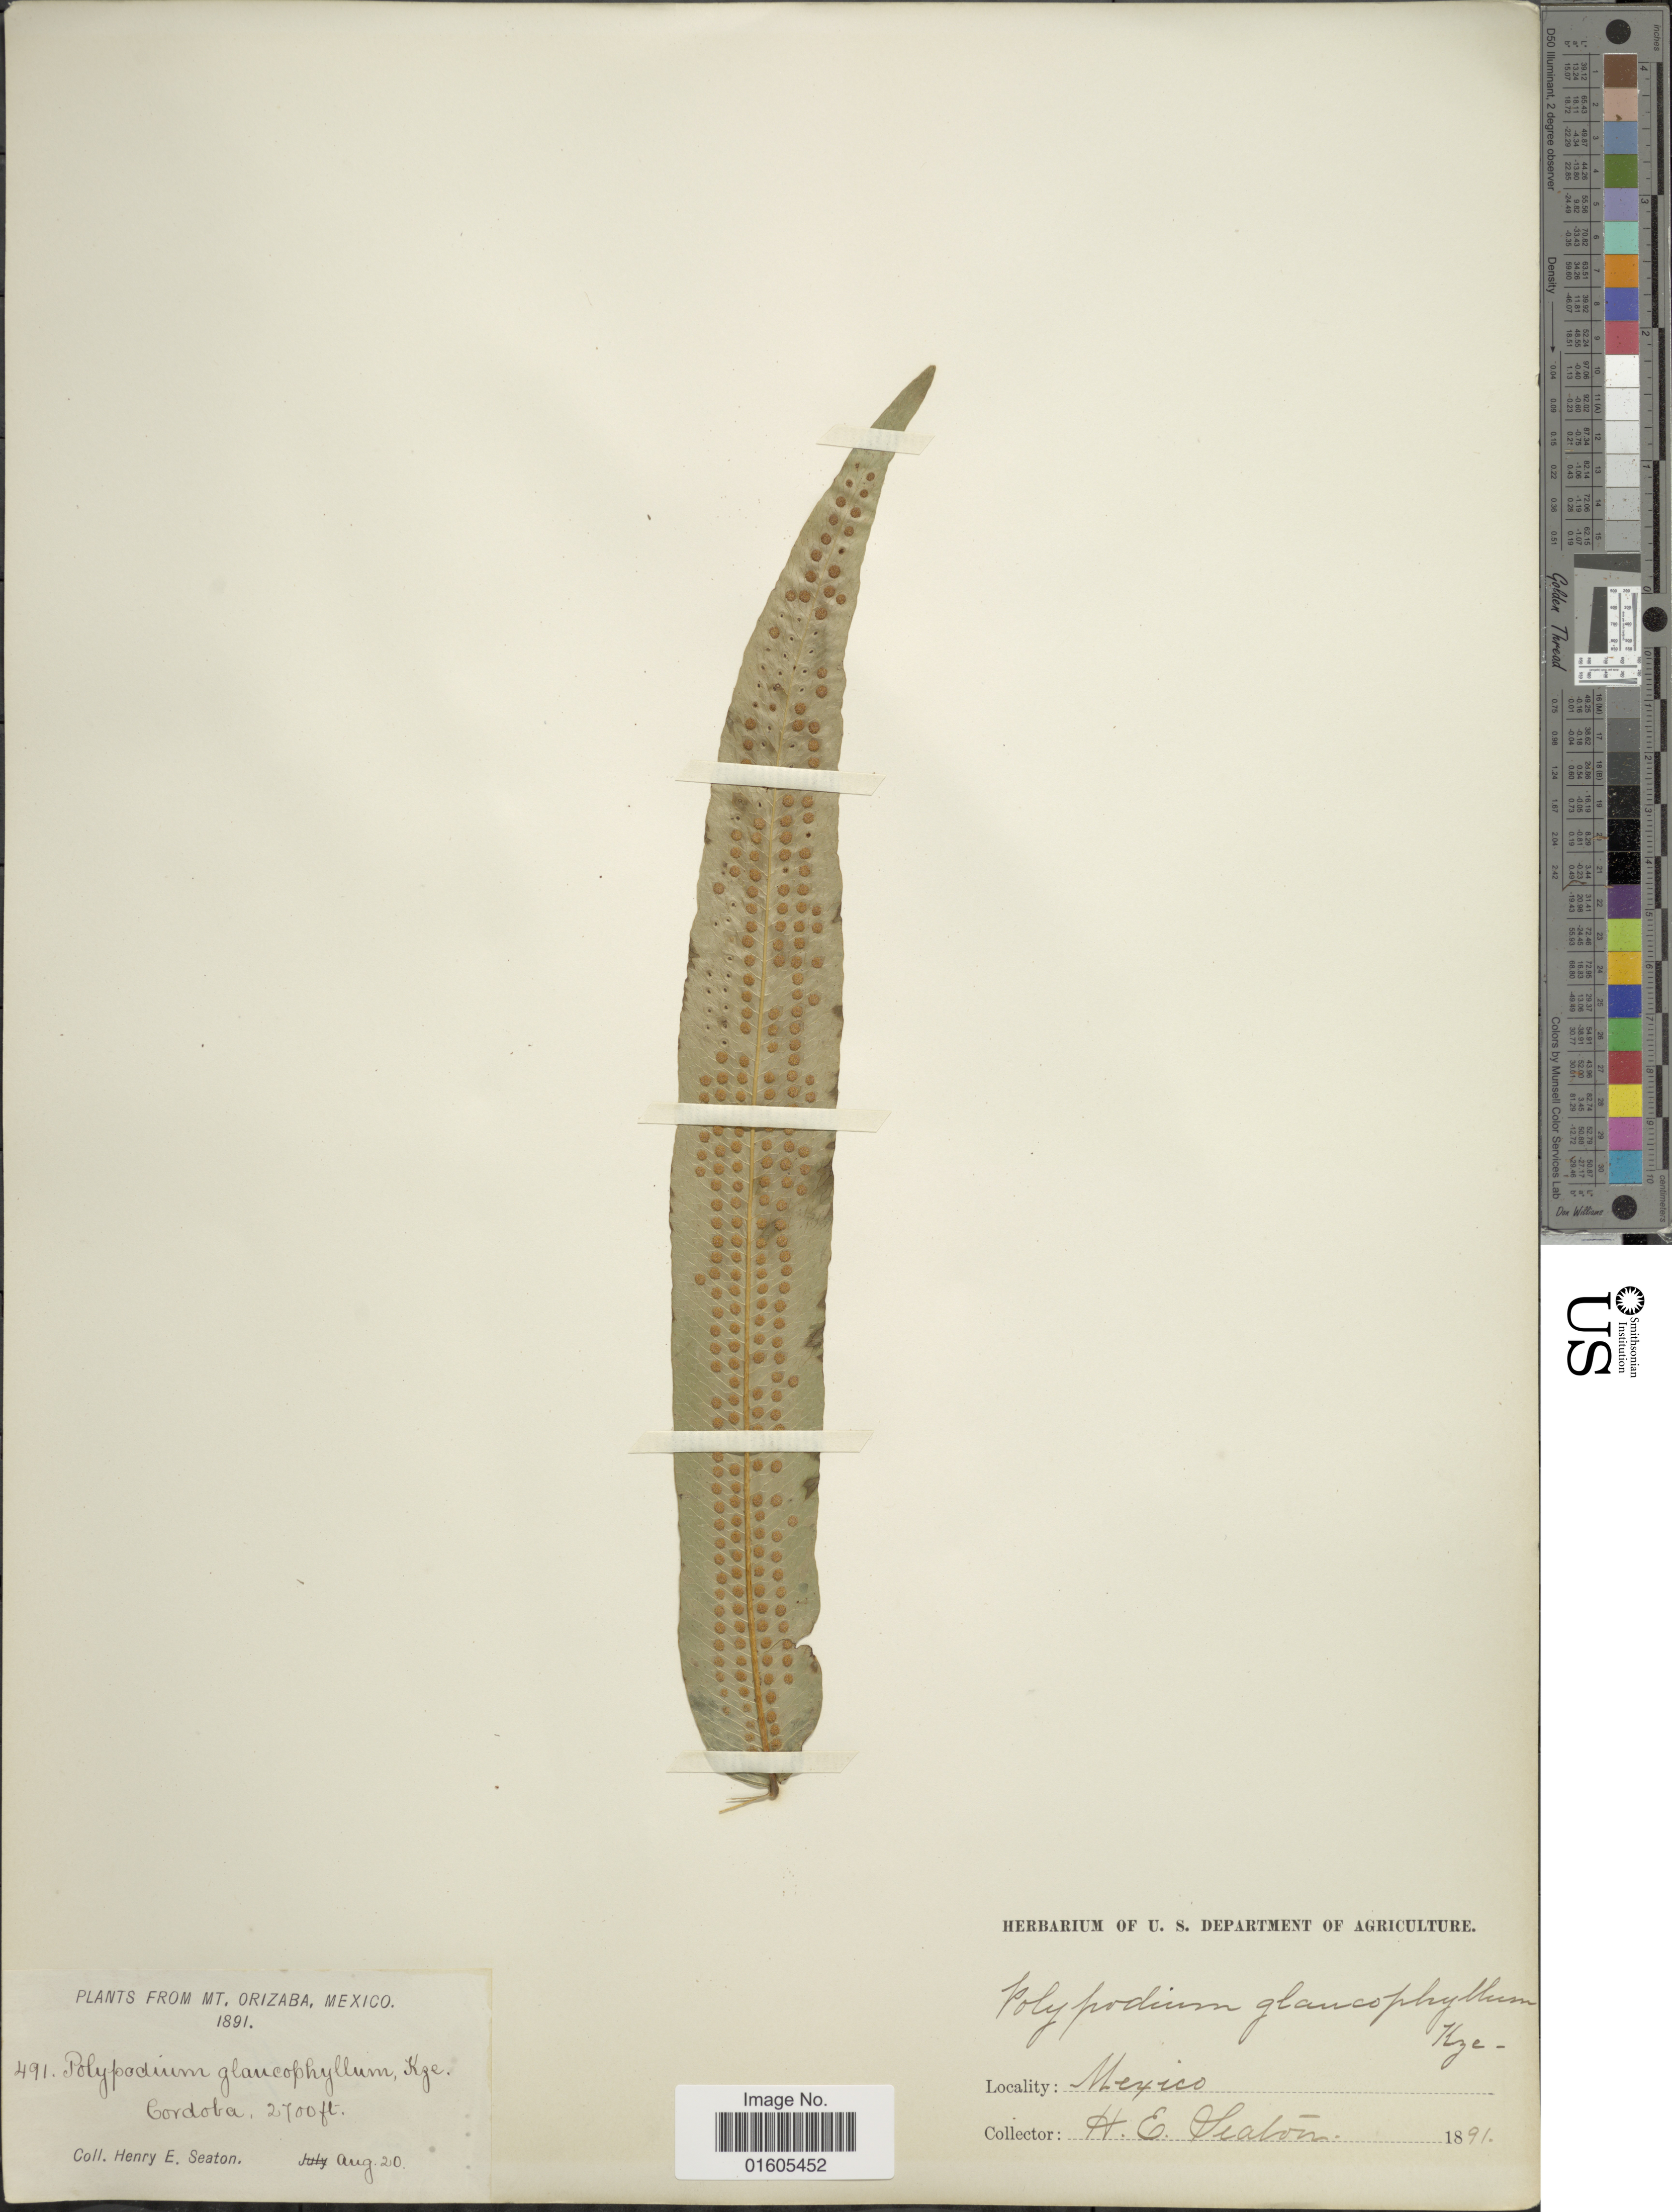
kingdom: Plantae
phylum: Tracheophyta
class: Polypodiopsida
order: Polypodiales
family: Polypodiaceae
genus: Serpocaulon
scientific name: Serpocaulon triseriale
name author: (Sw.) A.R. Sm.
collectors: H. Seaton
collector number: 491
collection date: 1891-08-20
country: Mexico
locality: Mt Orizaba, Cordoba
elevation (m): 823